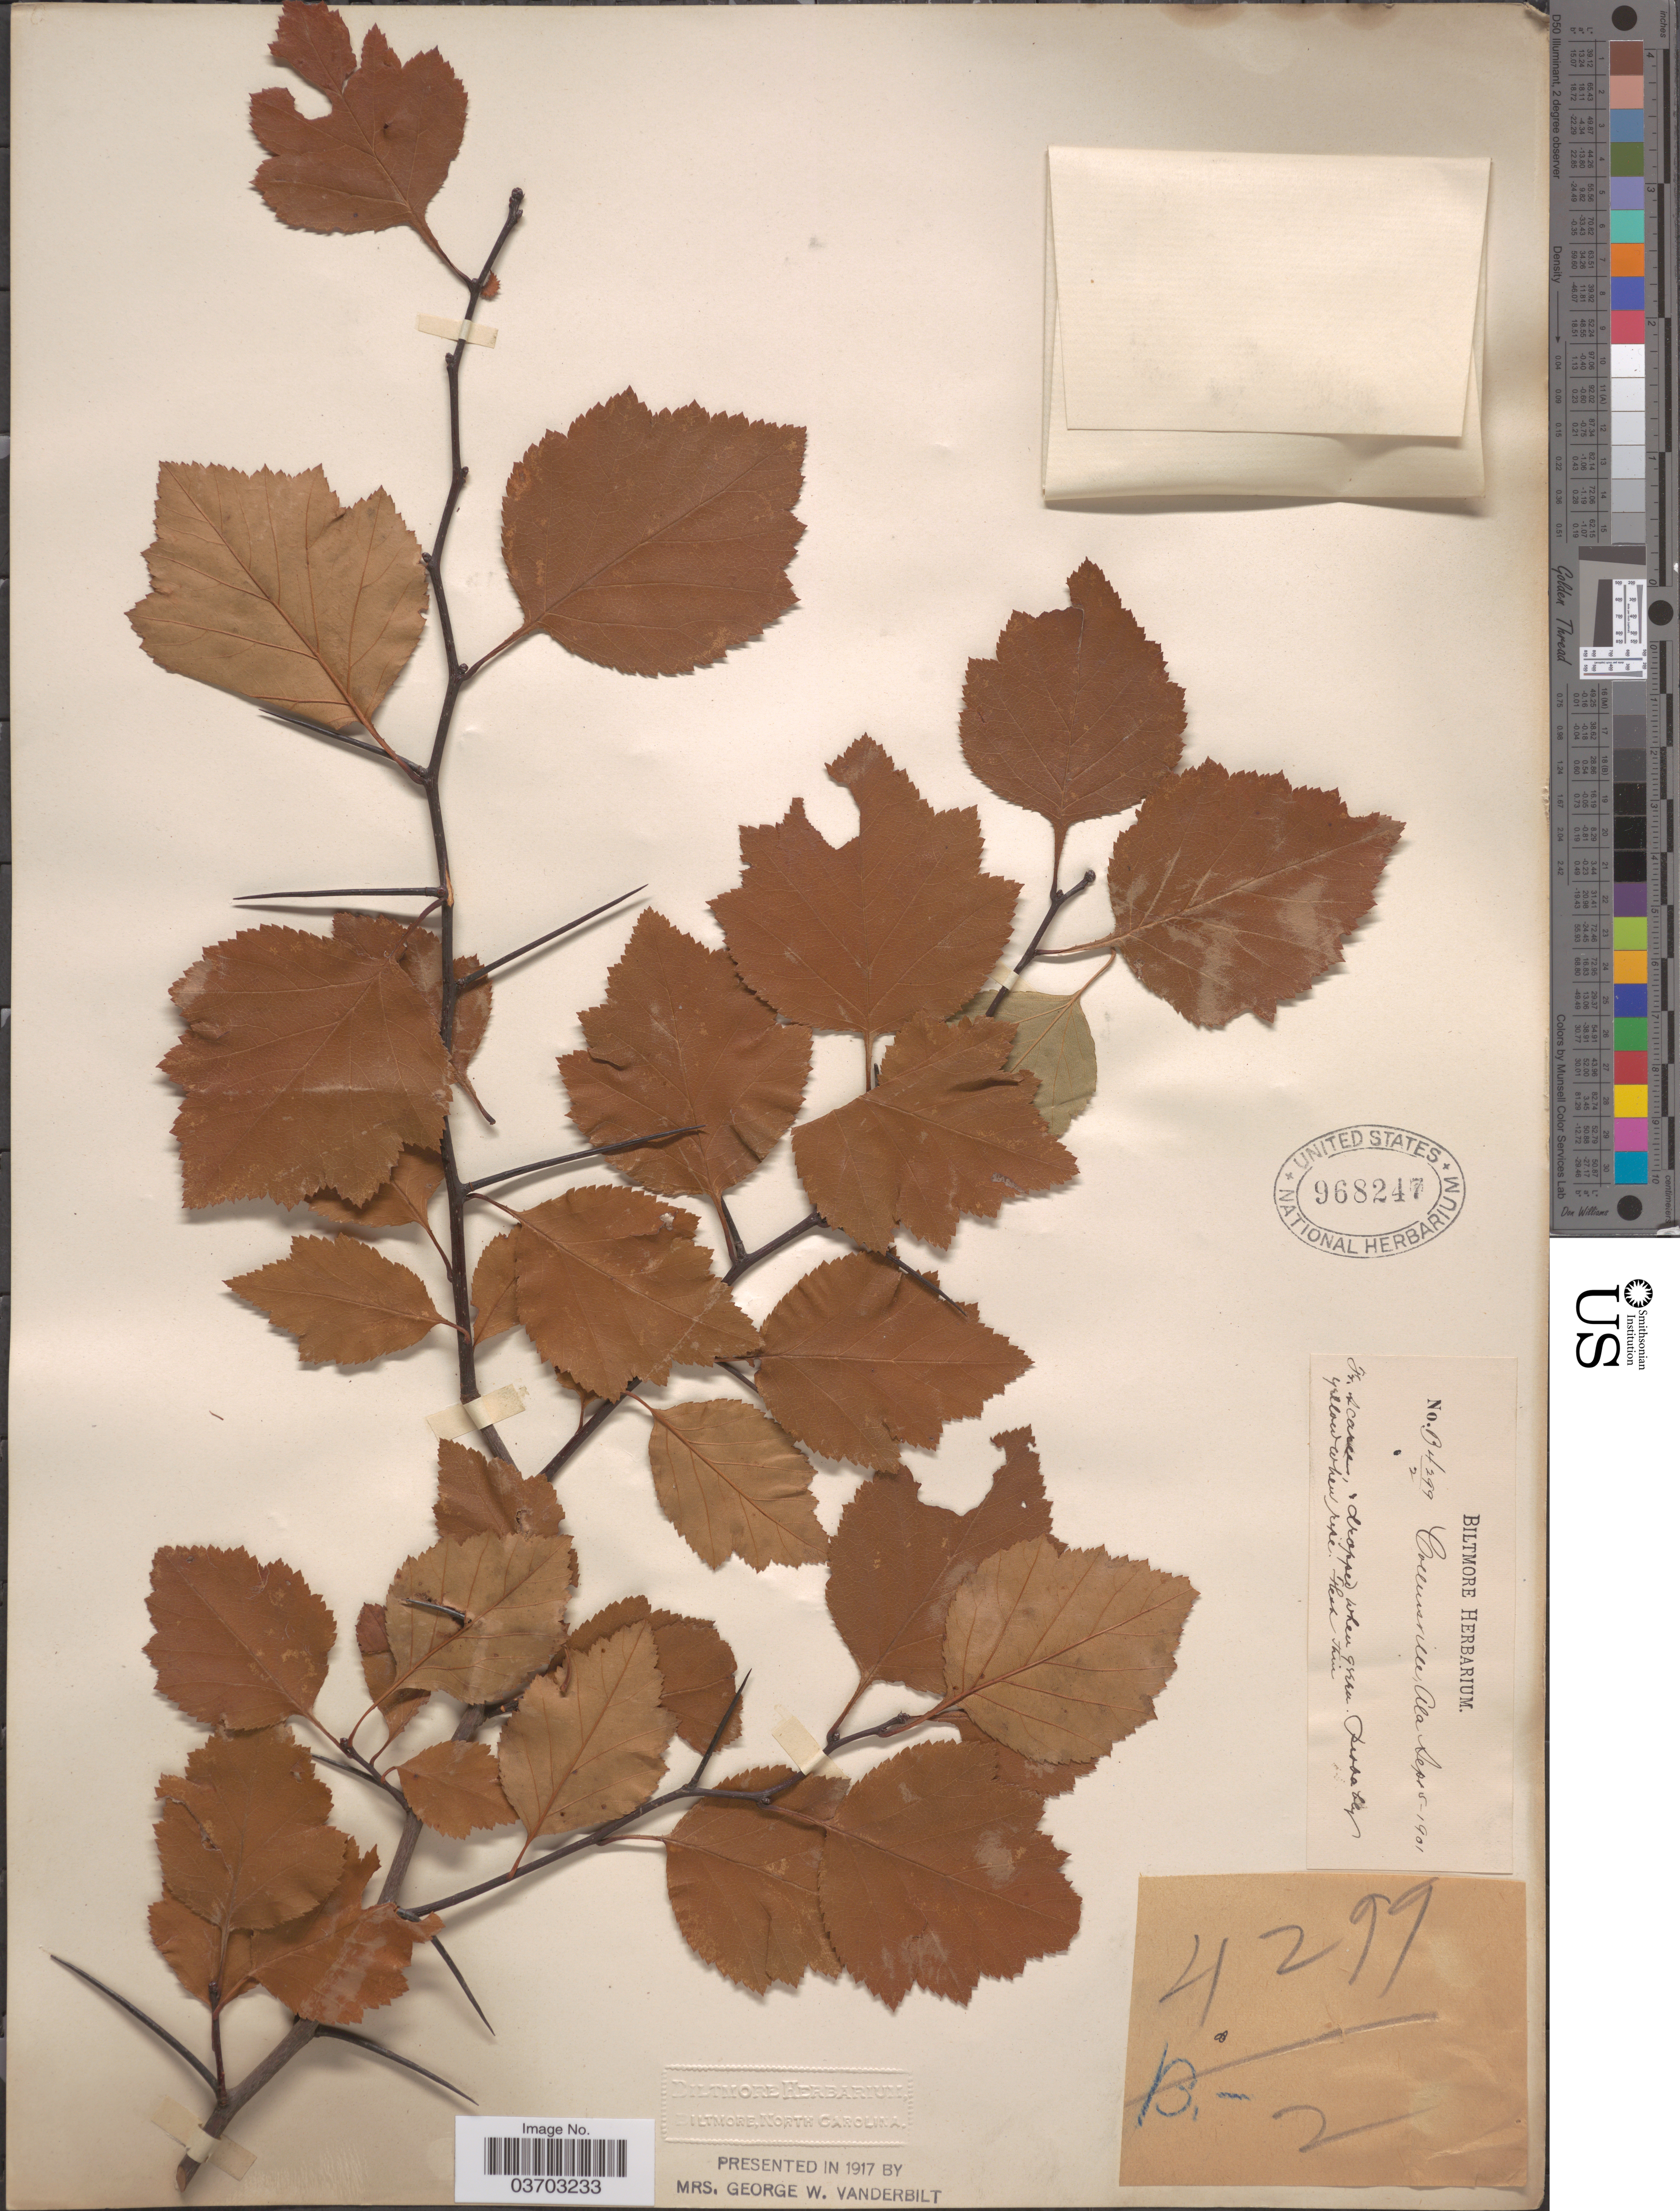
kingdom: Plantae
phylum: Tracheophyta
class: Magnoliopsida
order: Rosales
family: Rosaceae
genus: Crataegus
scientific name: Crataegus sp.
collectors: ex herb. Biltmore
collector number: B4299/2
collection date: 1901-09-05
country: United States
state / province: Alabama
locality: Collinsville.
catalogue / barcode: US 968247